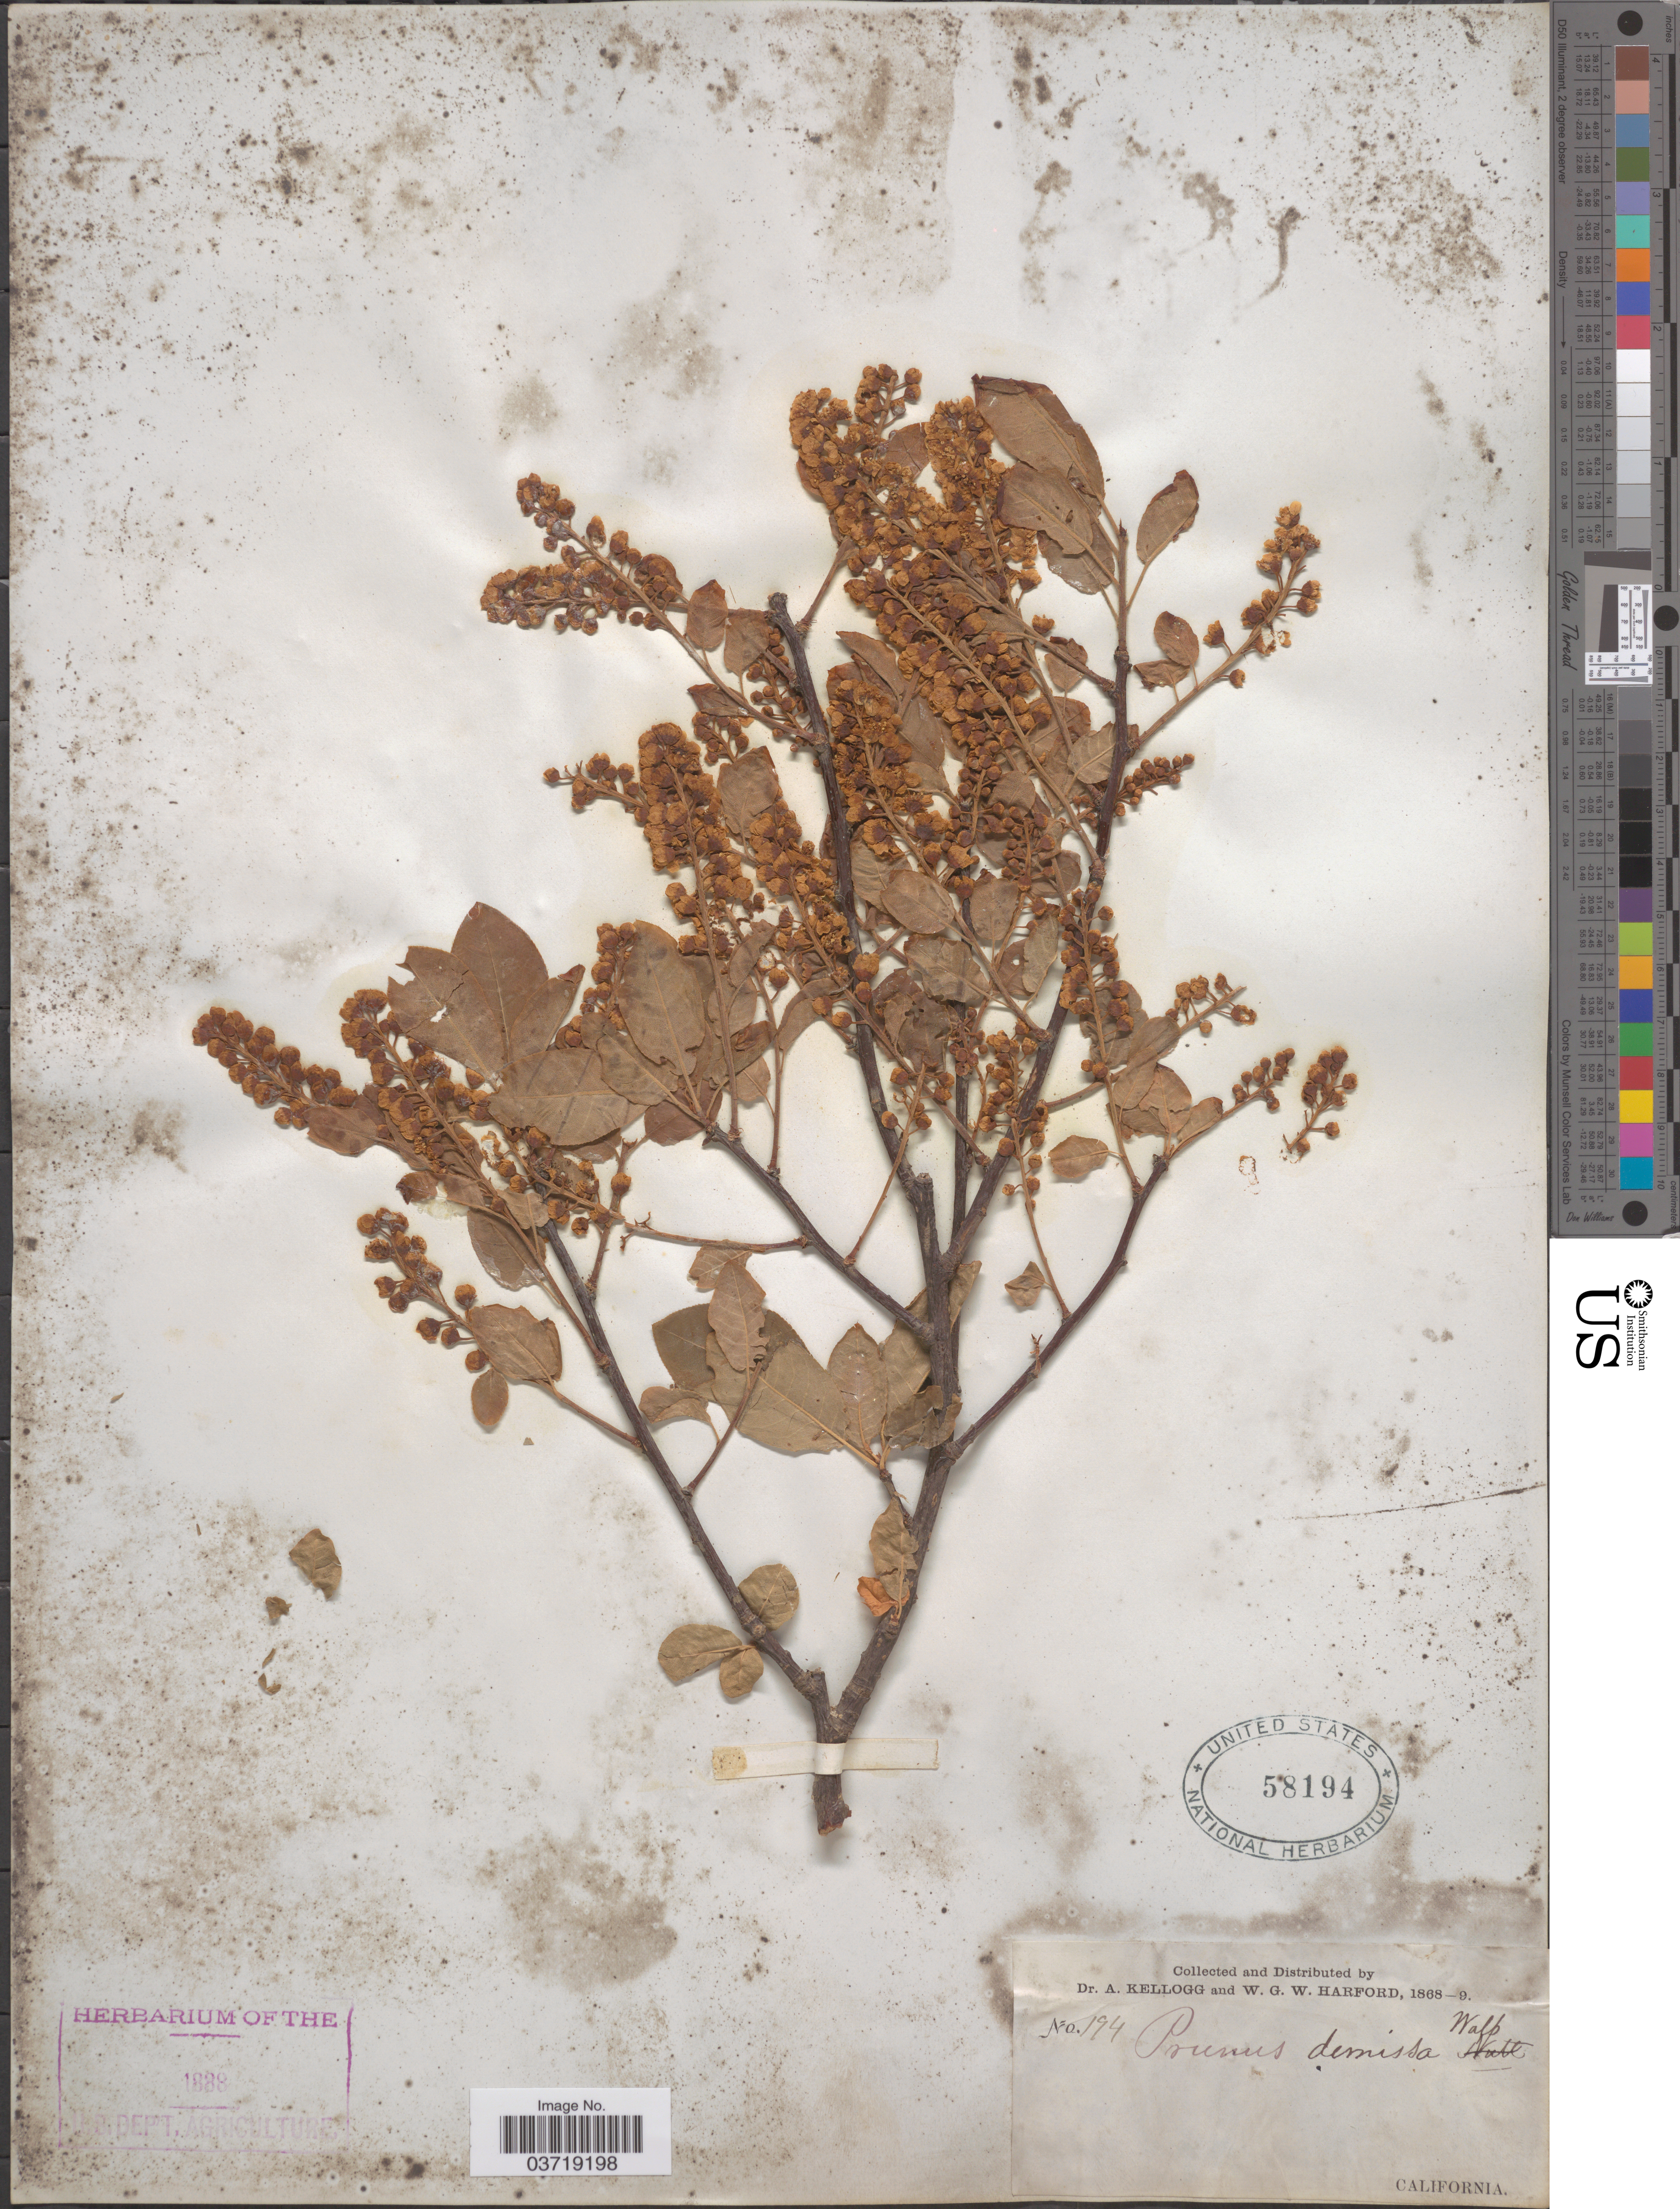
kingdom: Plantae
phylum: Tracheophyta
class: Magnoliopsida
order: Rosales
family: Rosaceae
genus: Prunus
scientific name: Prunus virginiana var. demissa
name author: (Nutt.) Torr.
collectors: A. Kellogg & W. G. W. Harford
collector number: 194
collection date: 1868/1869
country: United States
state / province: California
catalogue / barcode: US 58194